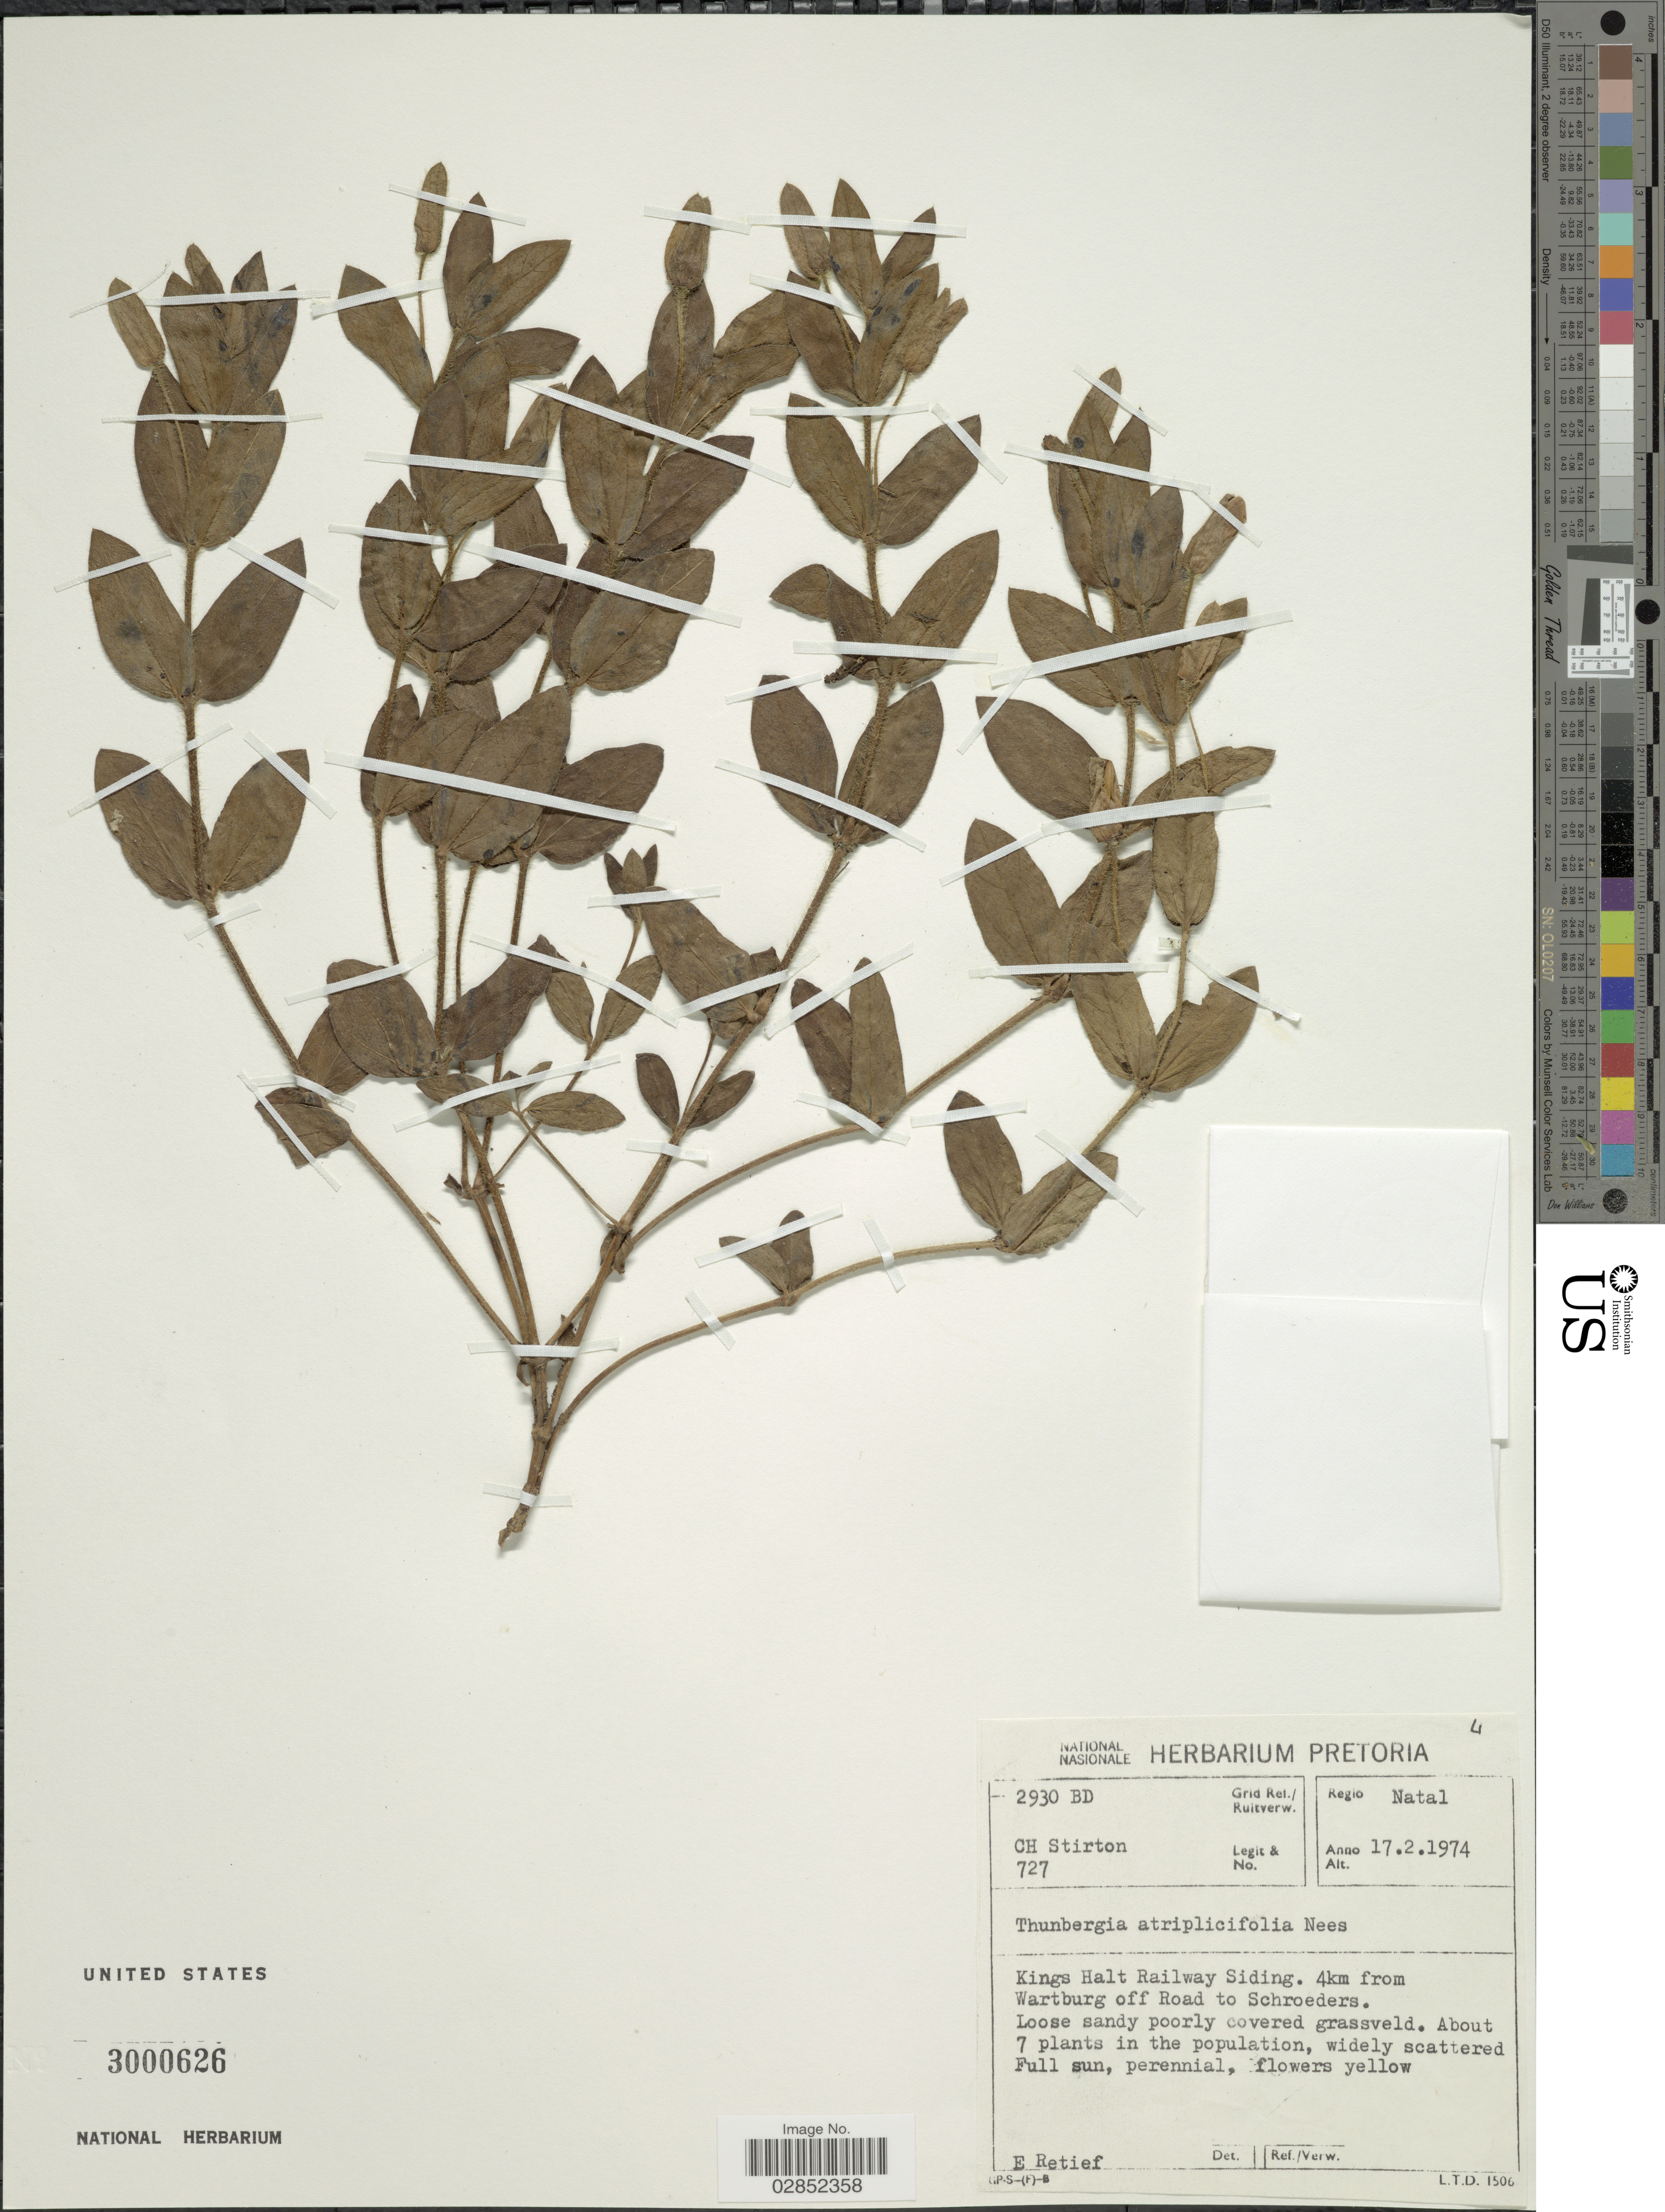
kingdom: Plantae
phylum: Tracheophyta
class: Magnoliopsida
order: Lamiales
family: Acanthaceae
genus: Thunbergia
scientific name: Thunbergia atriplicifolia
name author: E. Mey. ex Nees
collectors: C. H. Stirton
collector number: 727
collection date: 1974-02-17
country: South Africa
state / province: KwaZulu-Natal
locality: Regio Natal, Grid Ref./Ruitverw. 2930 BD, Kings Halt Railway Siding, 4km from Wartburg off Road to Schroeders.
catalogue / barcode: US 3000626